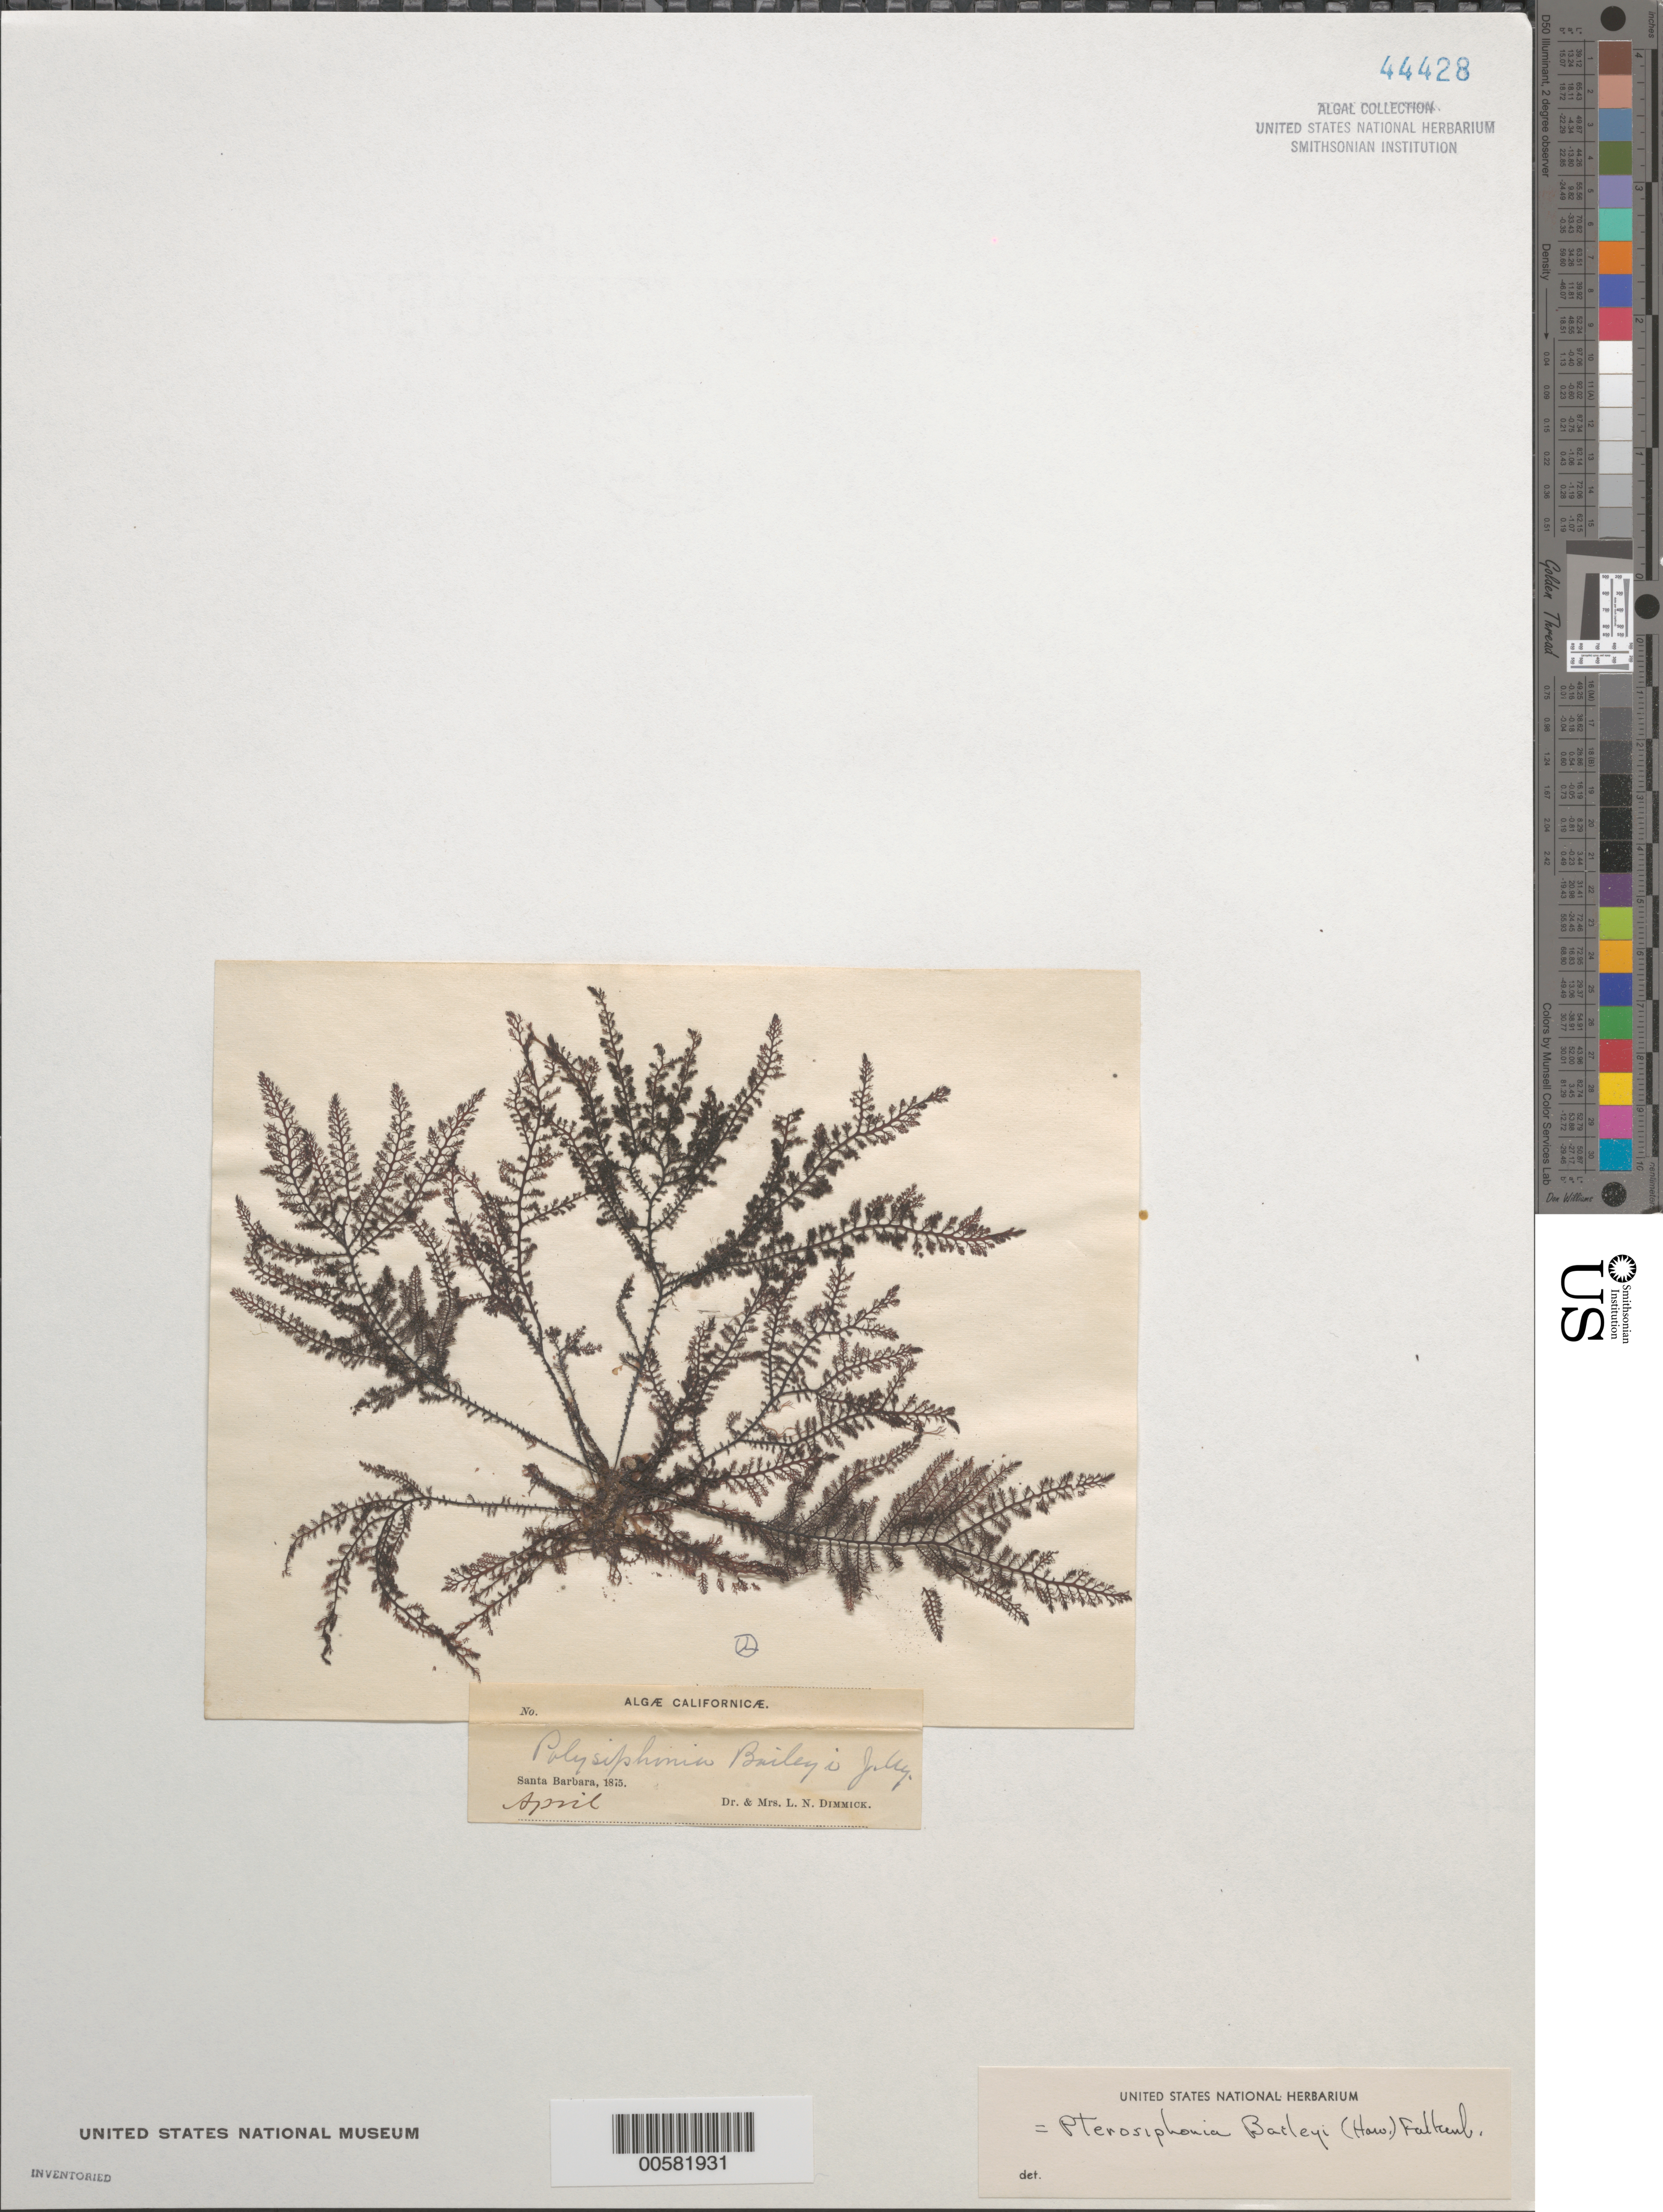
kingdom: Plantae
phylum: Tracheophyta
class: Magnoliopsida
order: Lamiales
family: Gesneriaceae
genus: Sinningia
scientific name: Sinningia incarnata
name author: (Aubl.) D.L. Denham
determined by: Skog, Laurence E.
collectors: J. L. Clark, D. A. Neill, T. Núñez & H. Vargas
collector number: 1587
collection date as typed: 08 Nov 1995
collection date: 1995-11-08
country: Ecuador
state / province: Cañar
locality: La Troncal, Manta Real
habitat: Tropical wet forest, mixture of mature forest, cocoa plantation, and cow pasture; growing on steep slope along trail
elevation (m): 350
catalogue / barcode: US 3321931-2